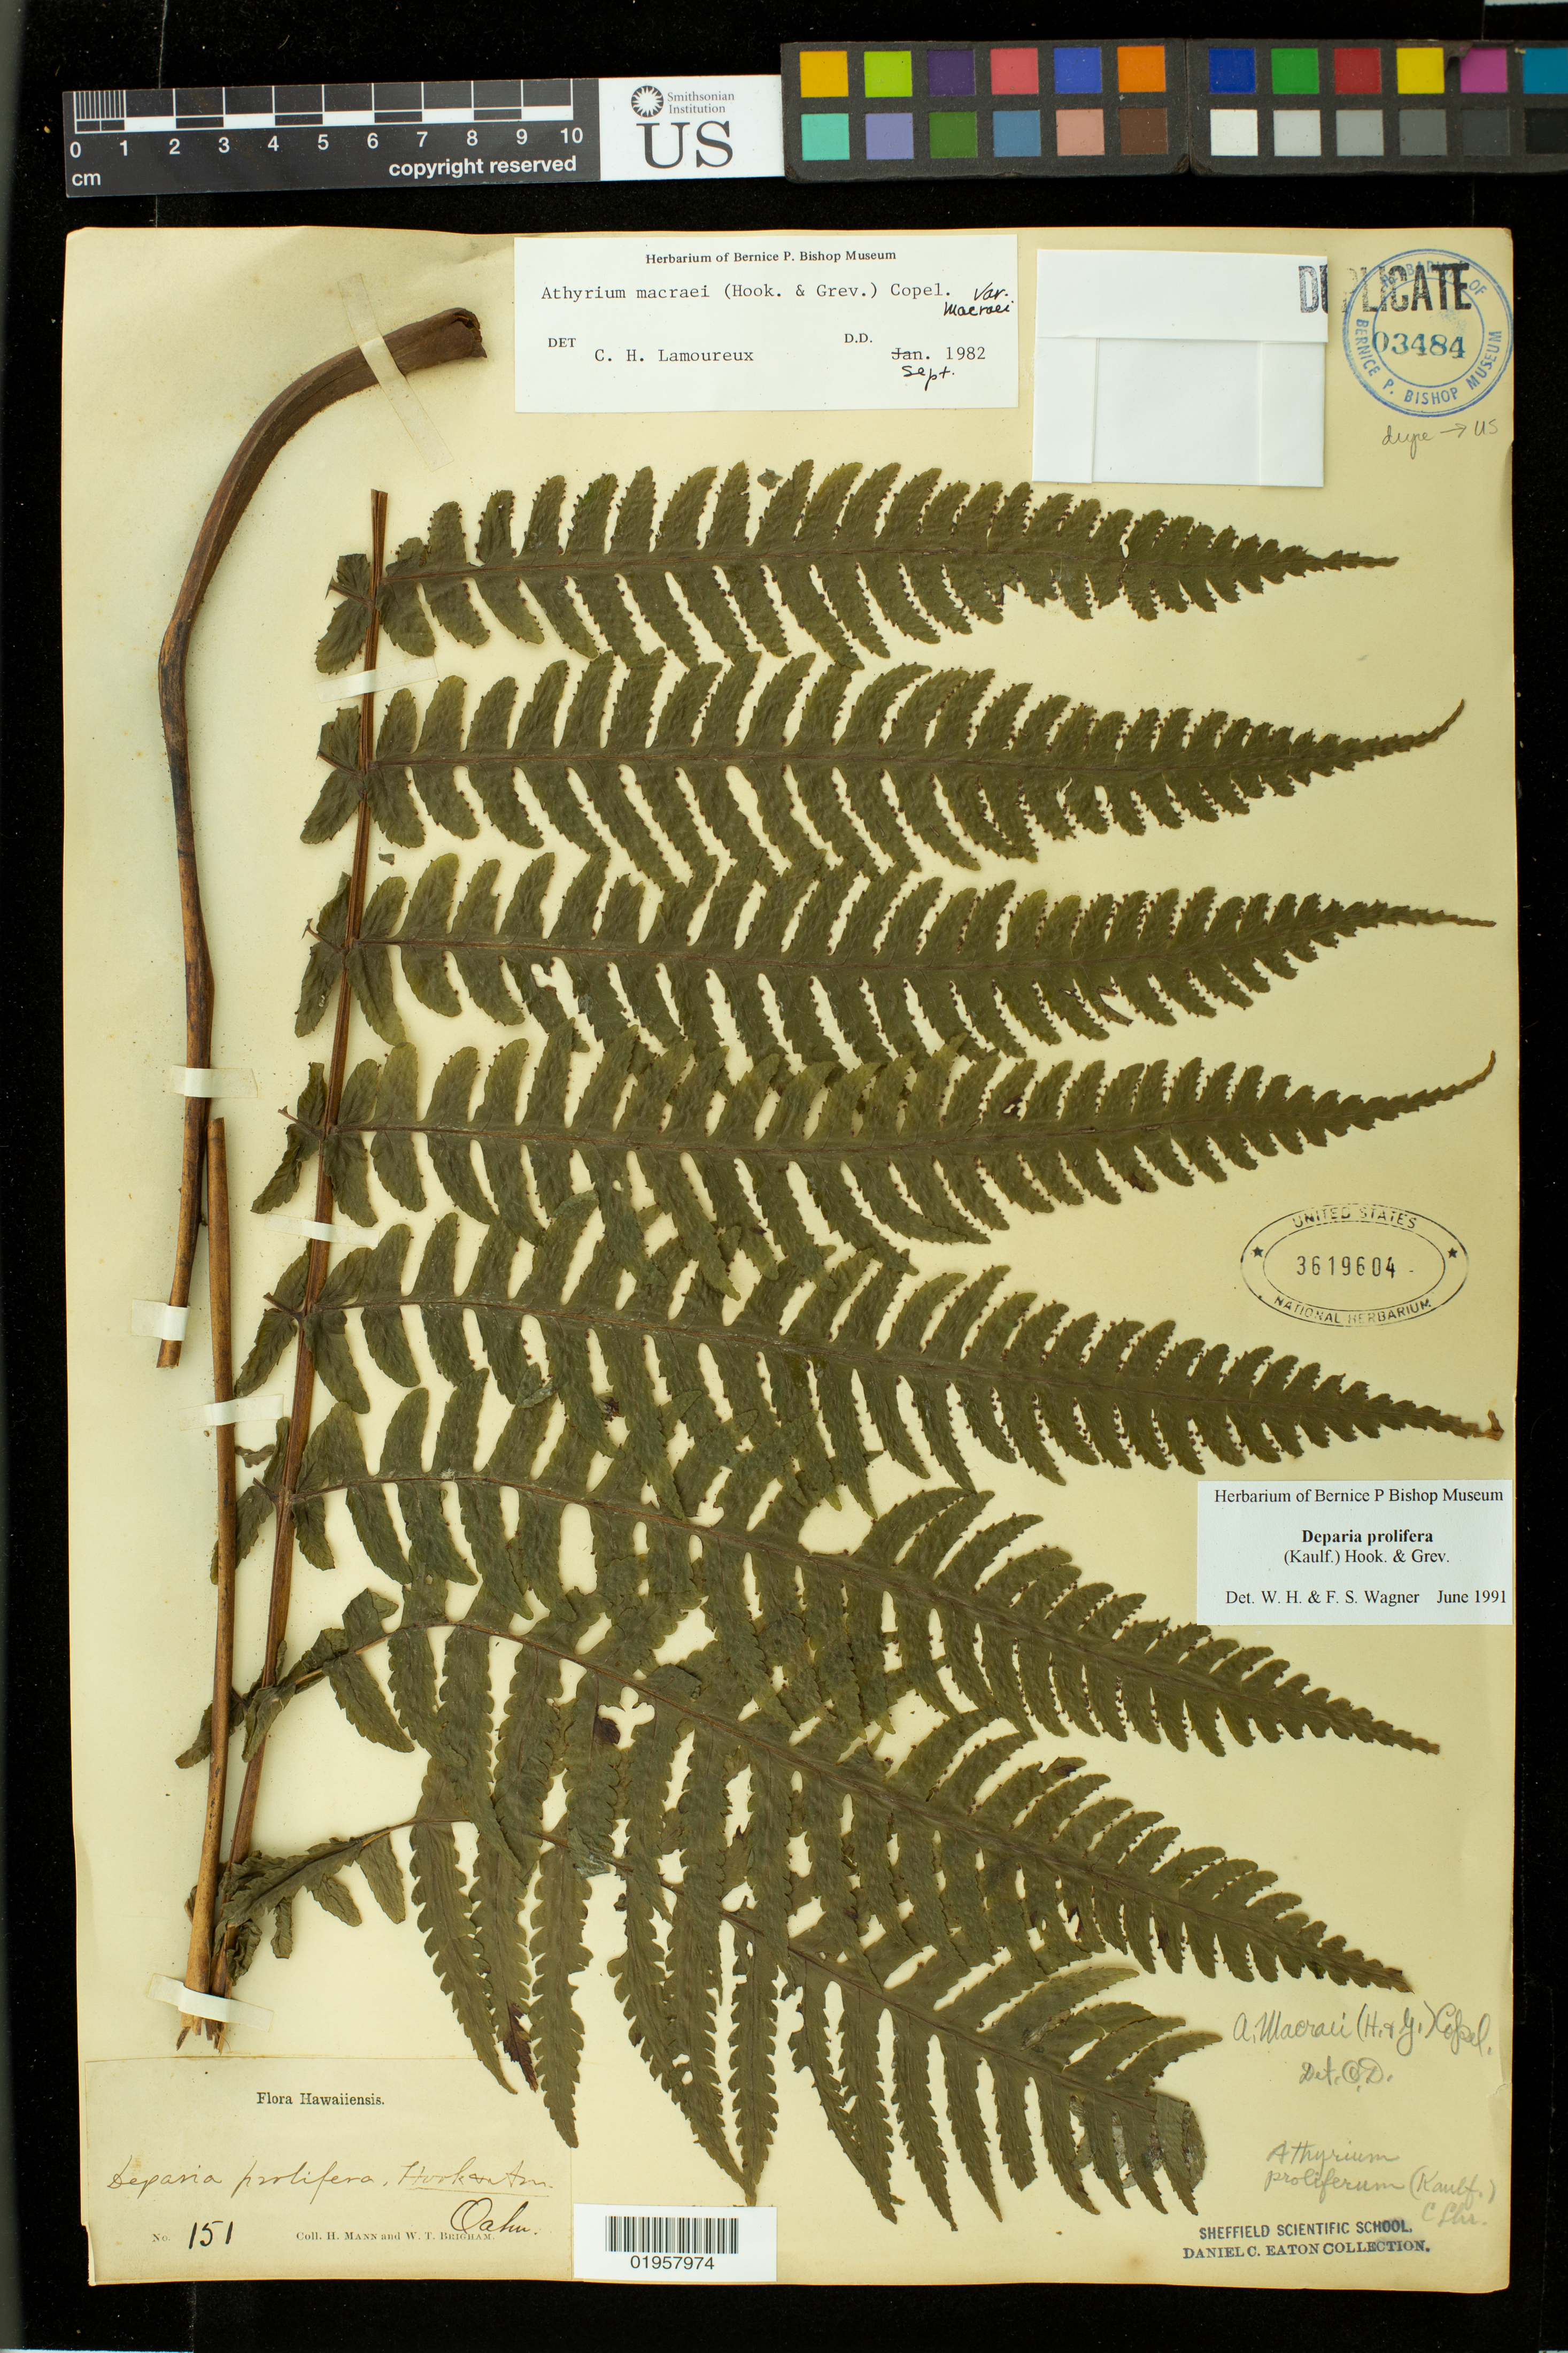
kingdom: Plantae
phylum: Tracheophyta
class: Polypodiopsida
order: Polypodiales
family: Athyriaceae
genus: Deparia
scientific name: Deparia prolifera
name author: (Kaulf.) Hook. & Grev.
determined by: Wagner, W. L.; Wagner, F. S.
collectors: H. Mann & W. T. Brigham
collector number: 151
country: United States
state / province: Hawaii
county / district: Honolulu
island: Oahu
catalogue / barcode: US 3619604